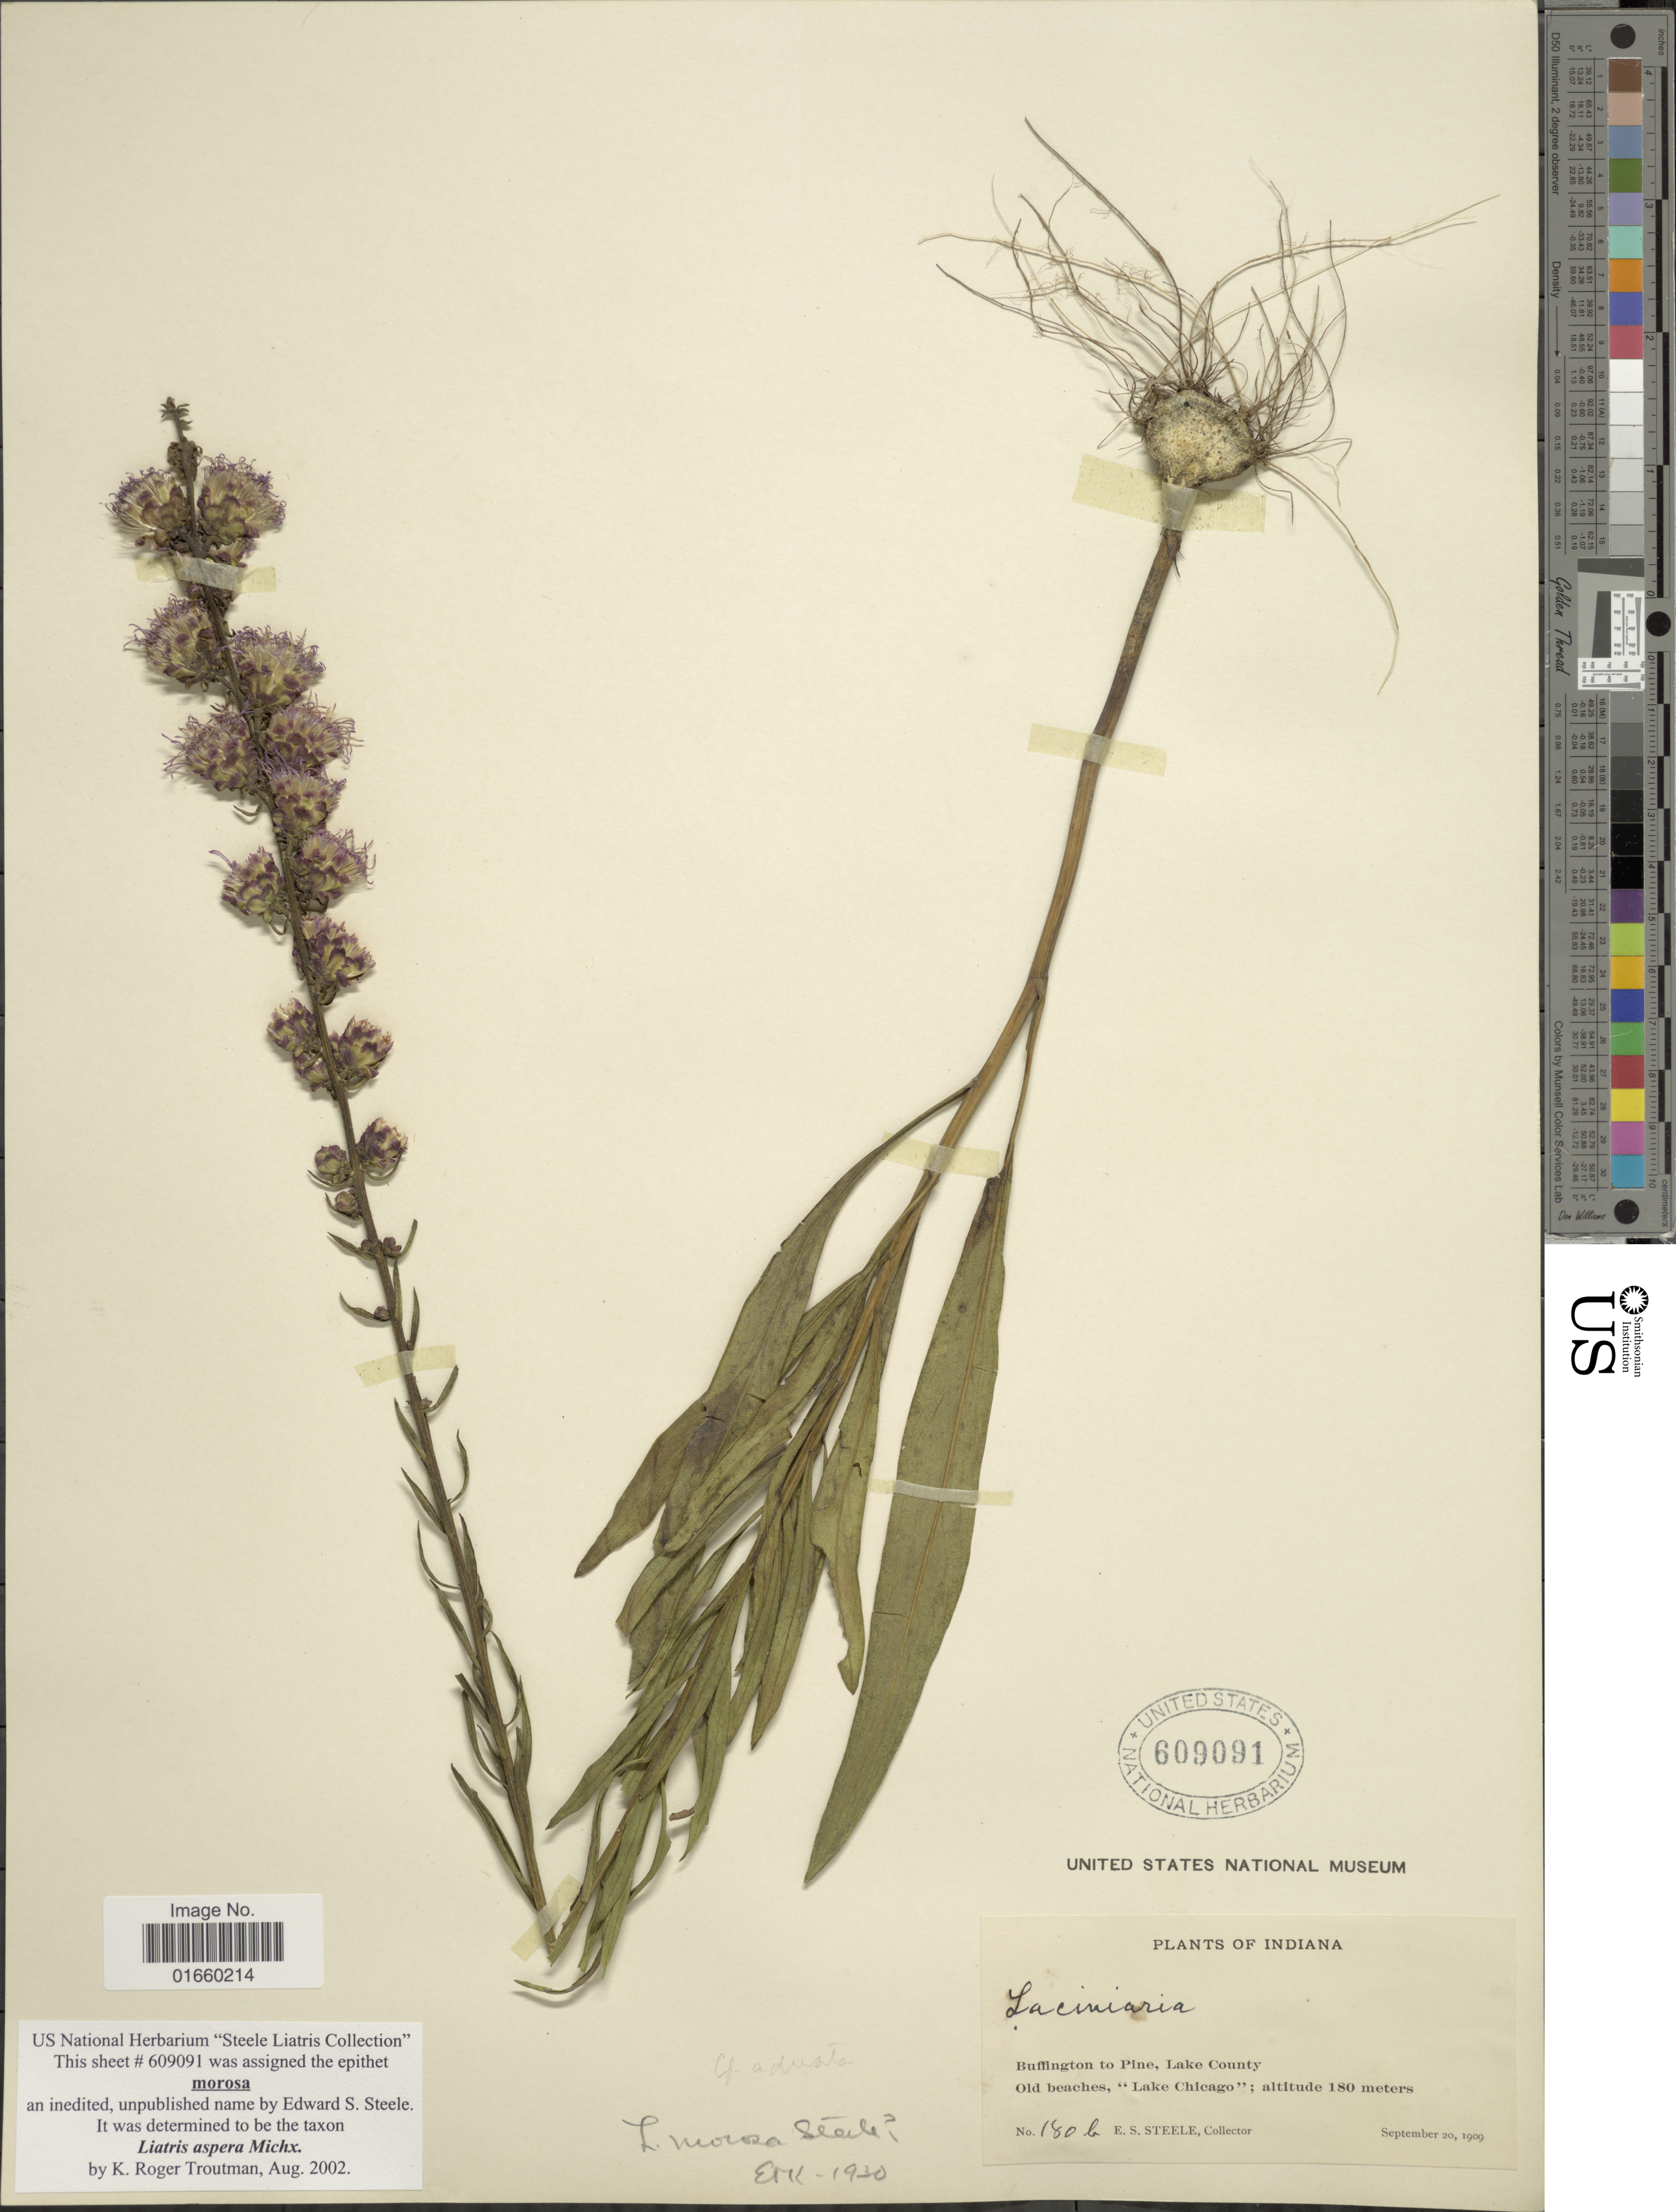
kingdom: Plantae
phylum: Tracheophyta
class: Magnoliopsida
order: Asterales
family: Asteraceae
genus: Liatris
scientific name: Liatris aspera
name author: Michx.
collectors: E. Steele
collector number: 180b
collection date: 1909-09-20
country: United States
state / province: Indiana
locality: Buffington to Pine, Lake County, Old beaches, "Lake Chicago"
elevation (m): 180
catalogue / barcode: US 609091